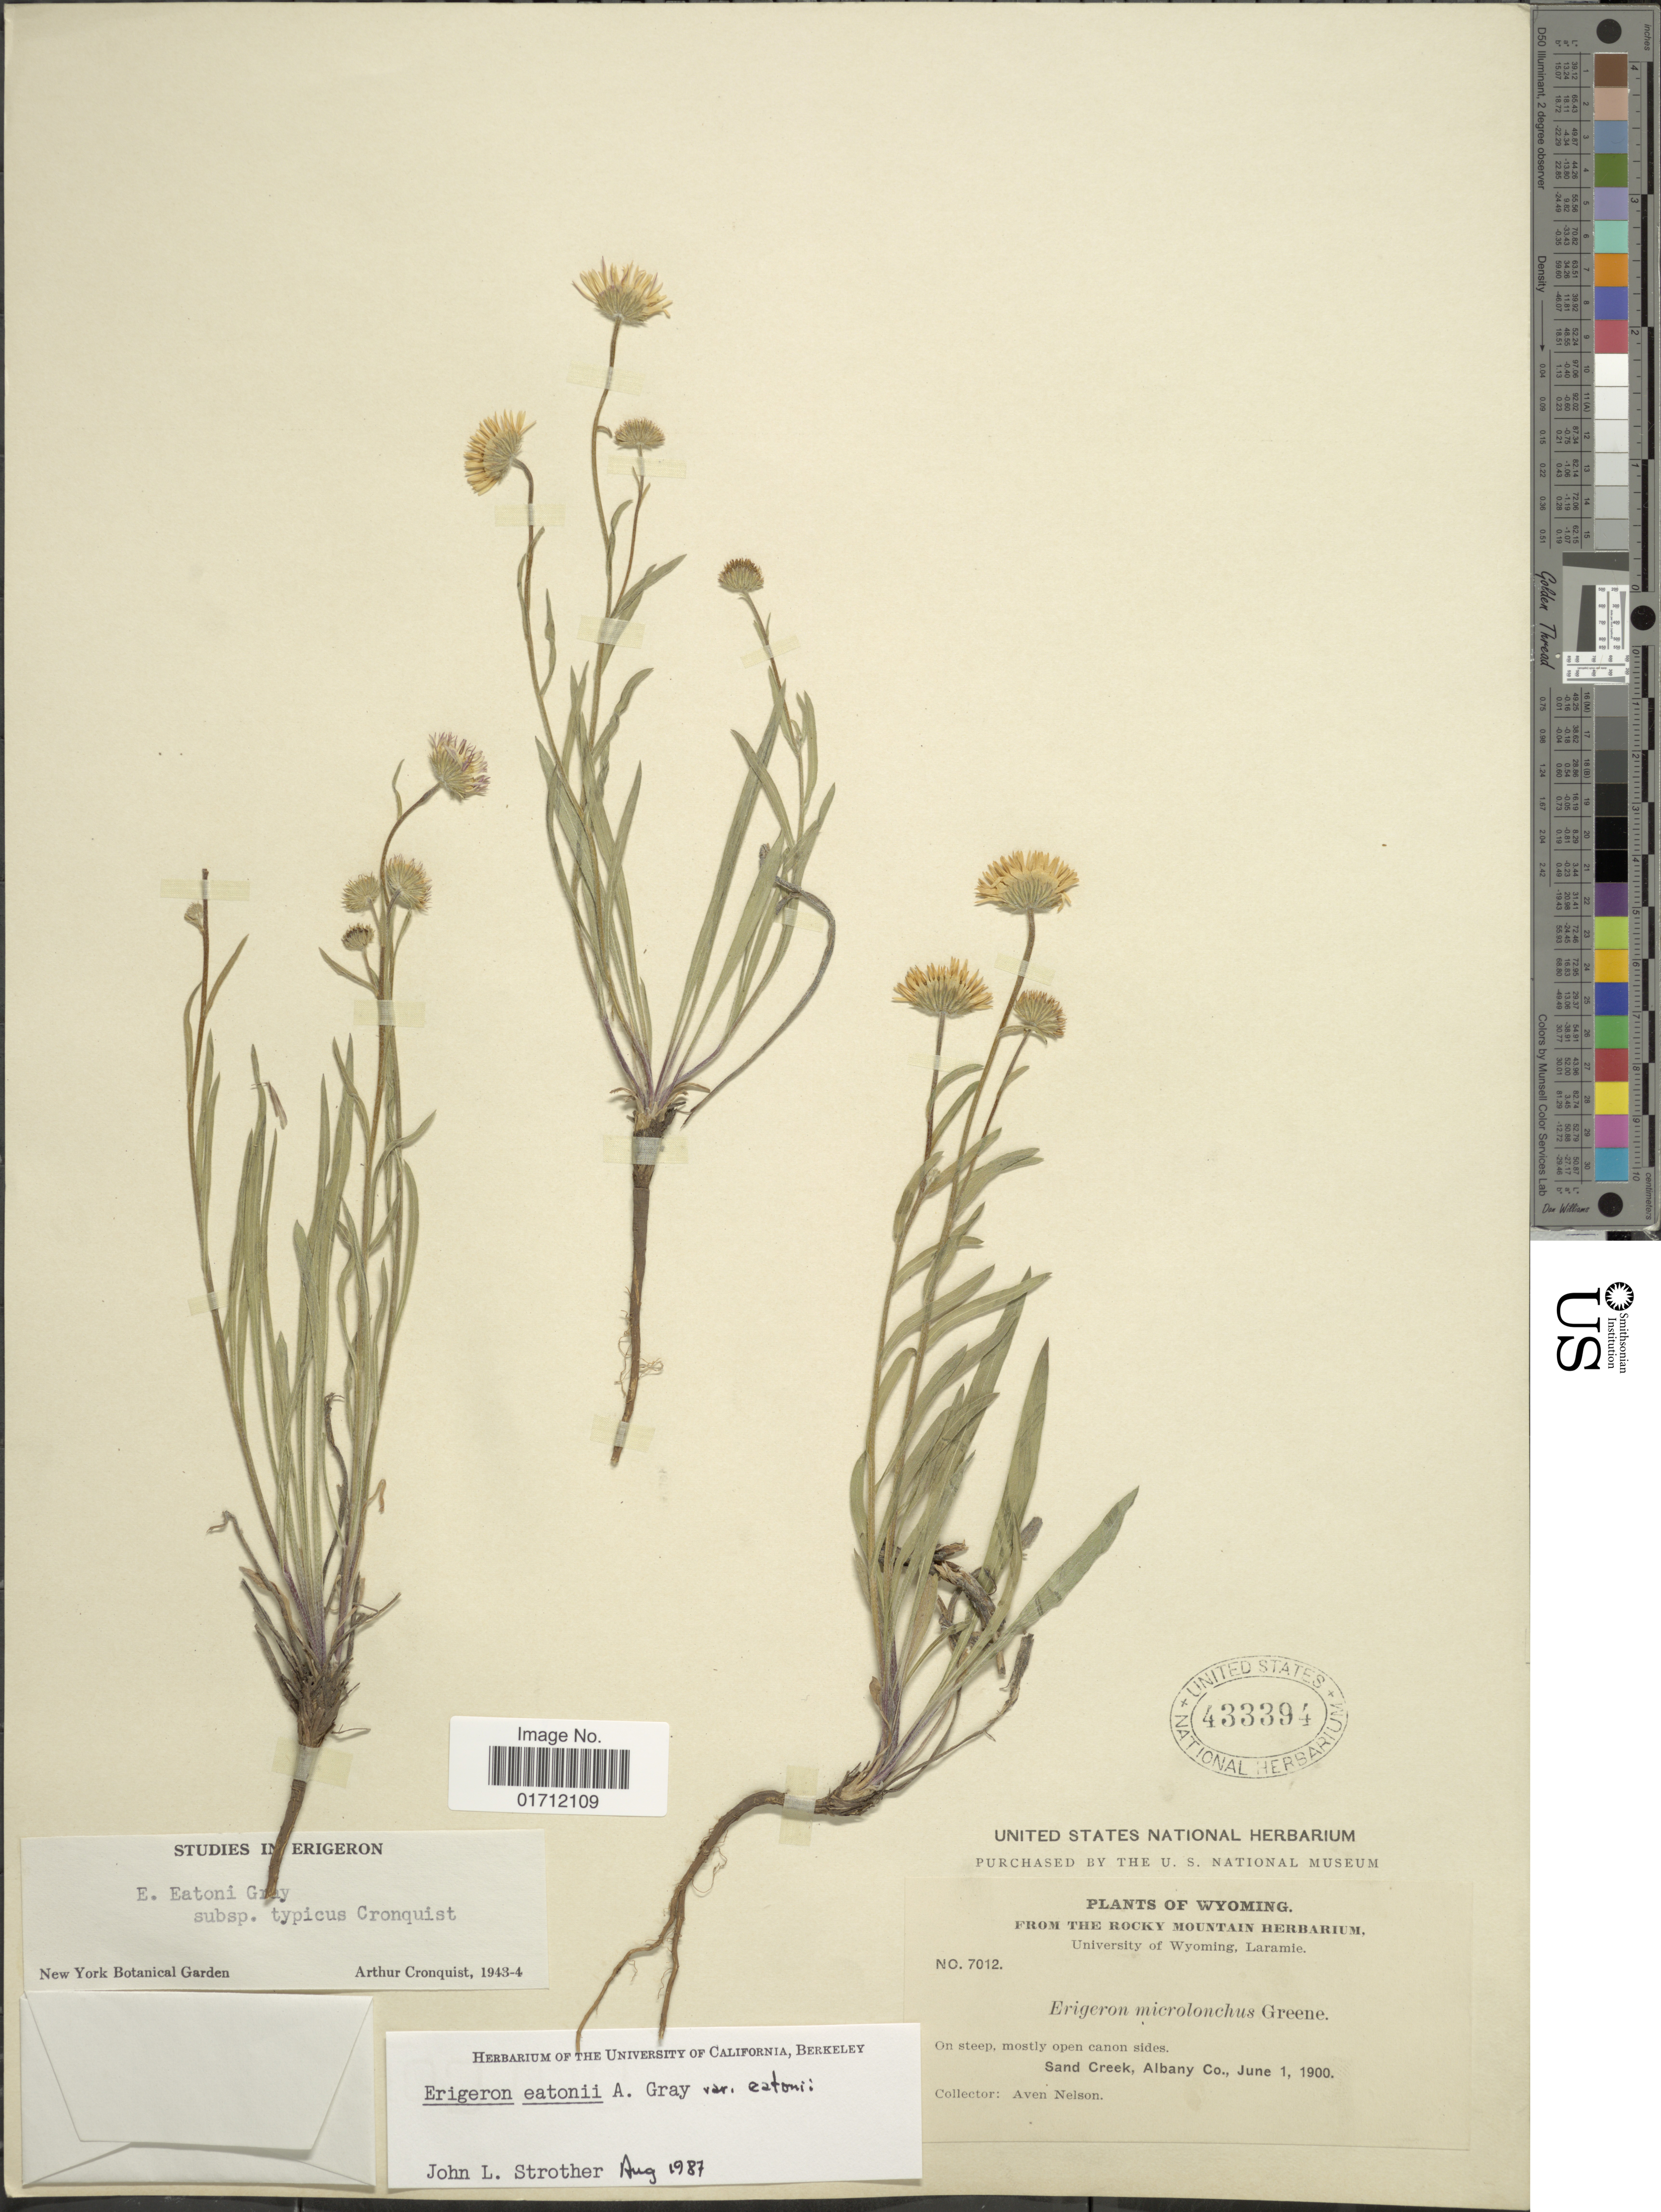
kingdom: Plantae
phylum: Tracheophyta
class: Magnoliopsida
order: Asterales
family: Asteraceae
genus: Erigeron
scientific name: Erigeron eatonii var. eatonii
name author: A. Gray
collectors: A. Nelson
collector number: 712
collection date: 1900-06-01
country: United States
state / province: Wyoming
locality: San Creek, Albany Co.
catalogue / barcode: US 433394